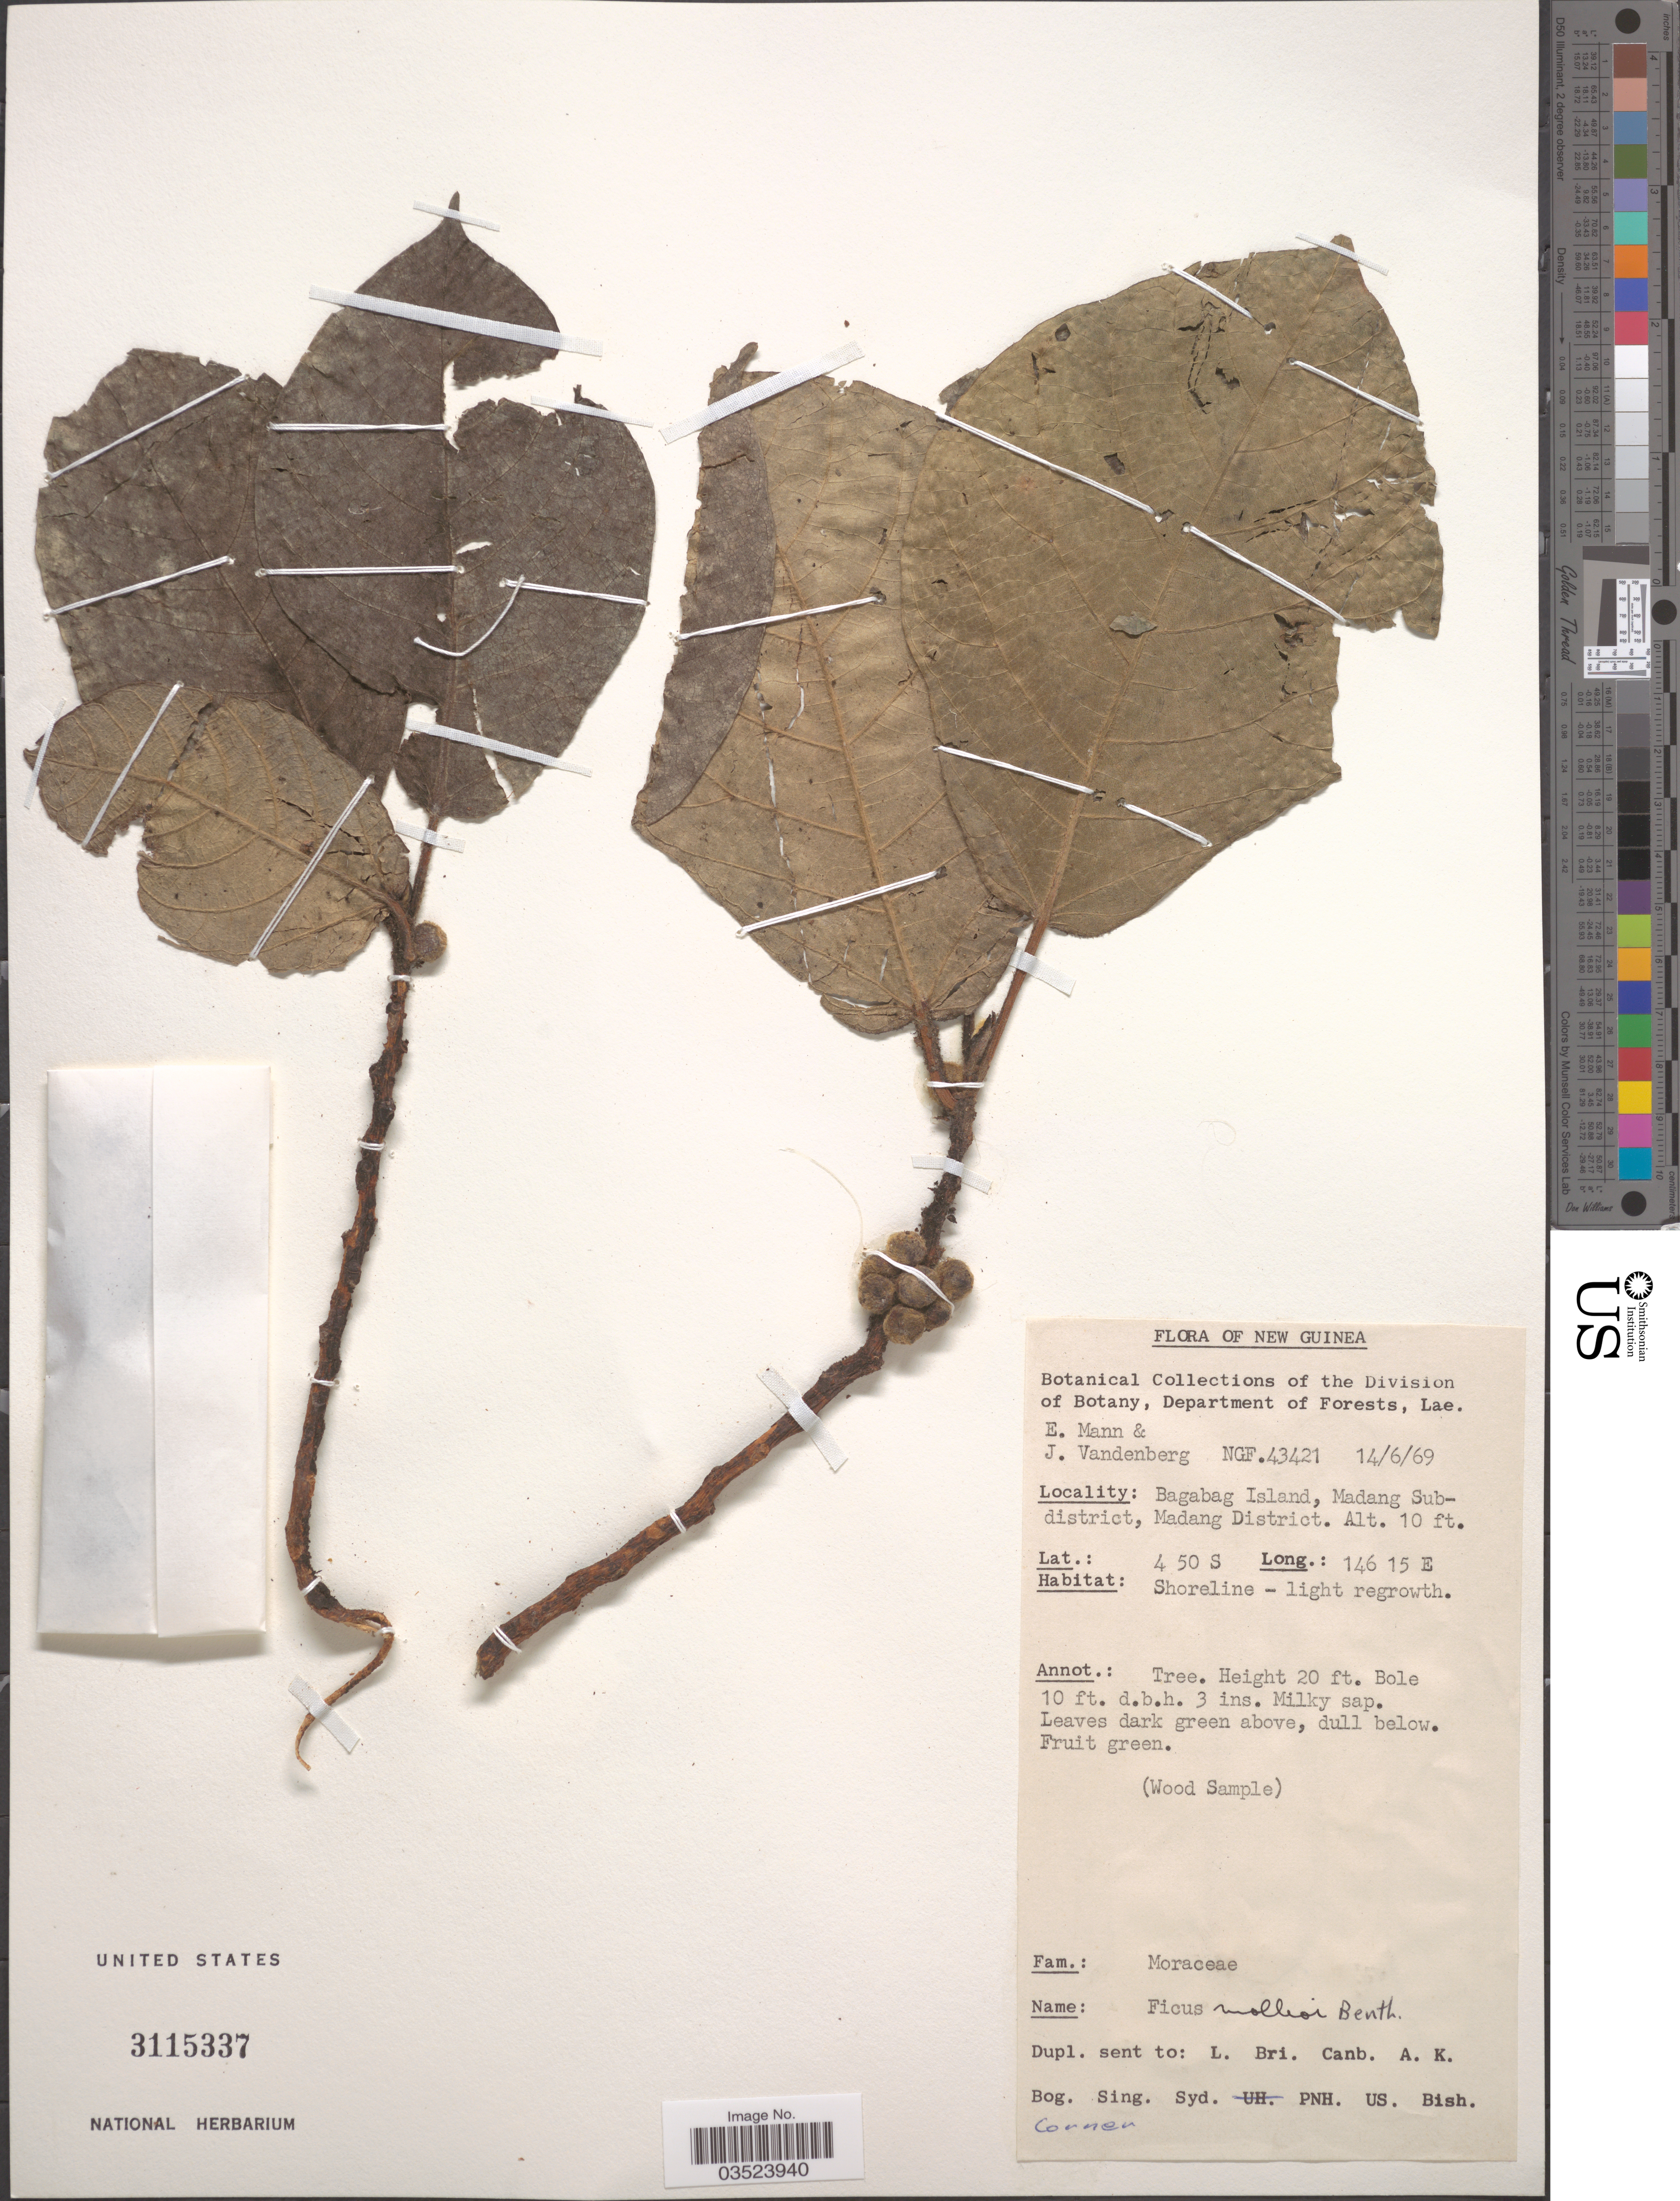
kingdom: Plantae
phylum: Tracheophyta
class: Magnoliopsida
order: Rosales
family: Moraceae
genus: Ficus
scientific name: Ficus mollior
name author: F. Muell. ex Benth.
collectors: E. Mann & J. Vandenberg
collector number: NGF43421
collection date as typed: Transcribed d/m/y: 14/6/69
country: Papua New Guinea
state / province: Madang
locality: New Guinea. Bagabag Island, Madang Sub-district, Madang District.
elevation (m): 3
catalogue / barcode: US 3115337